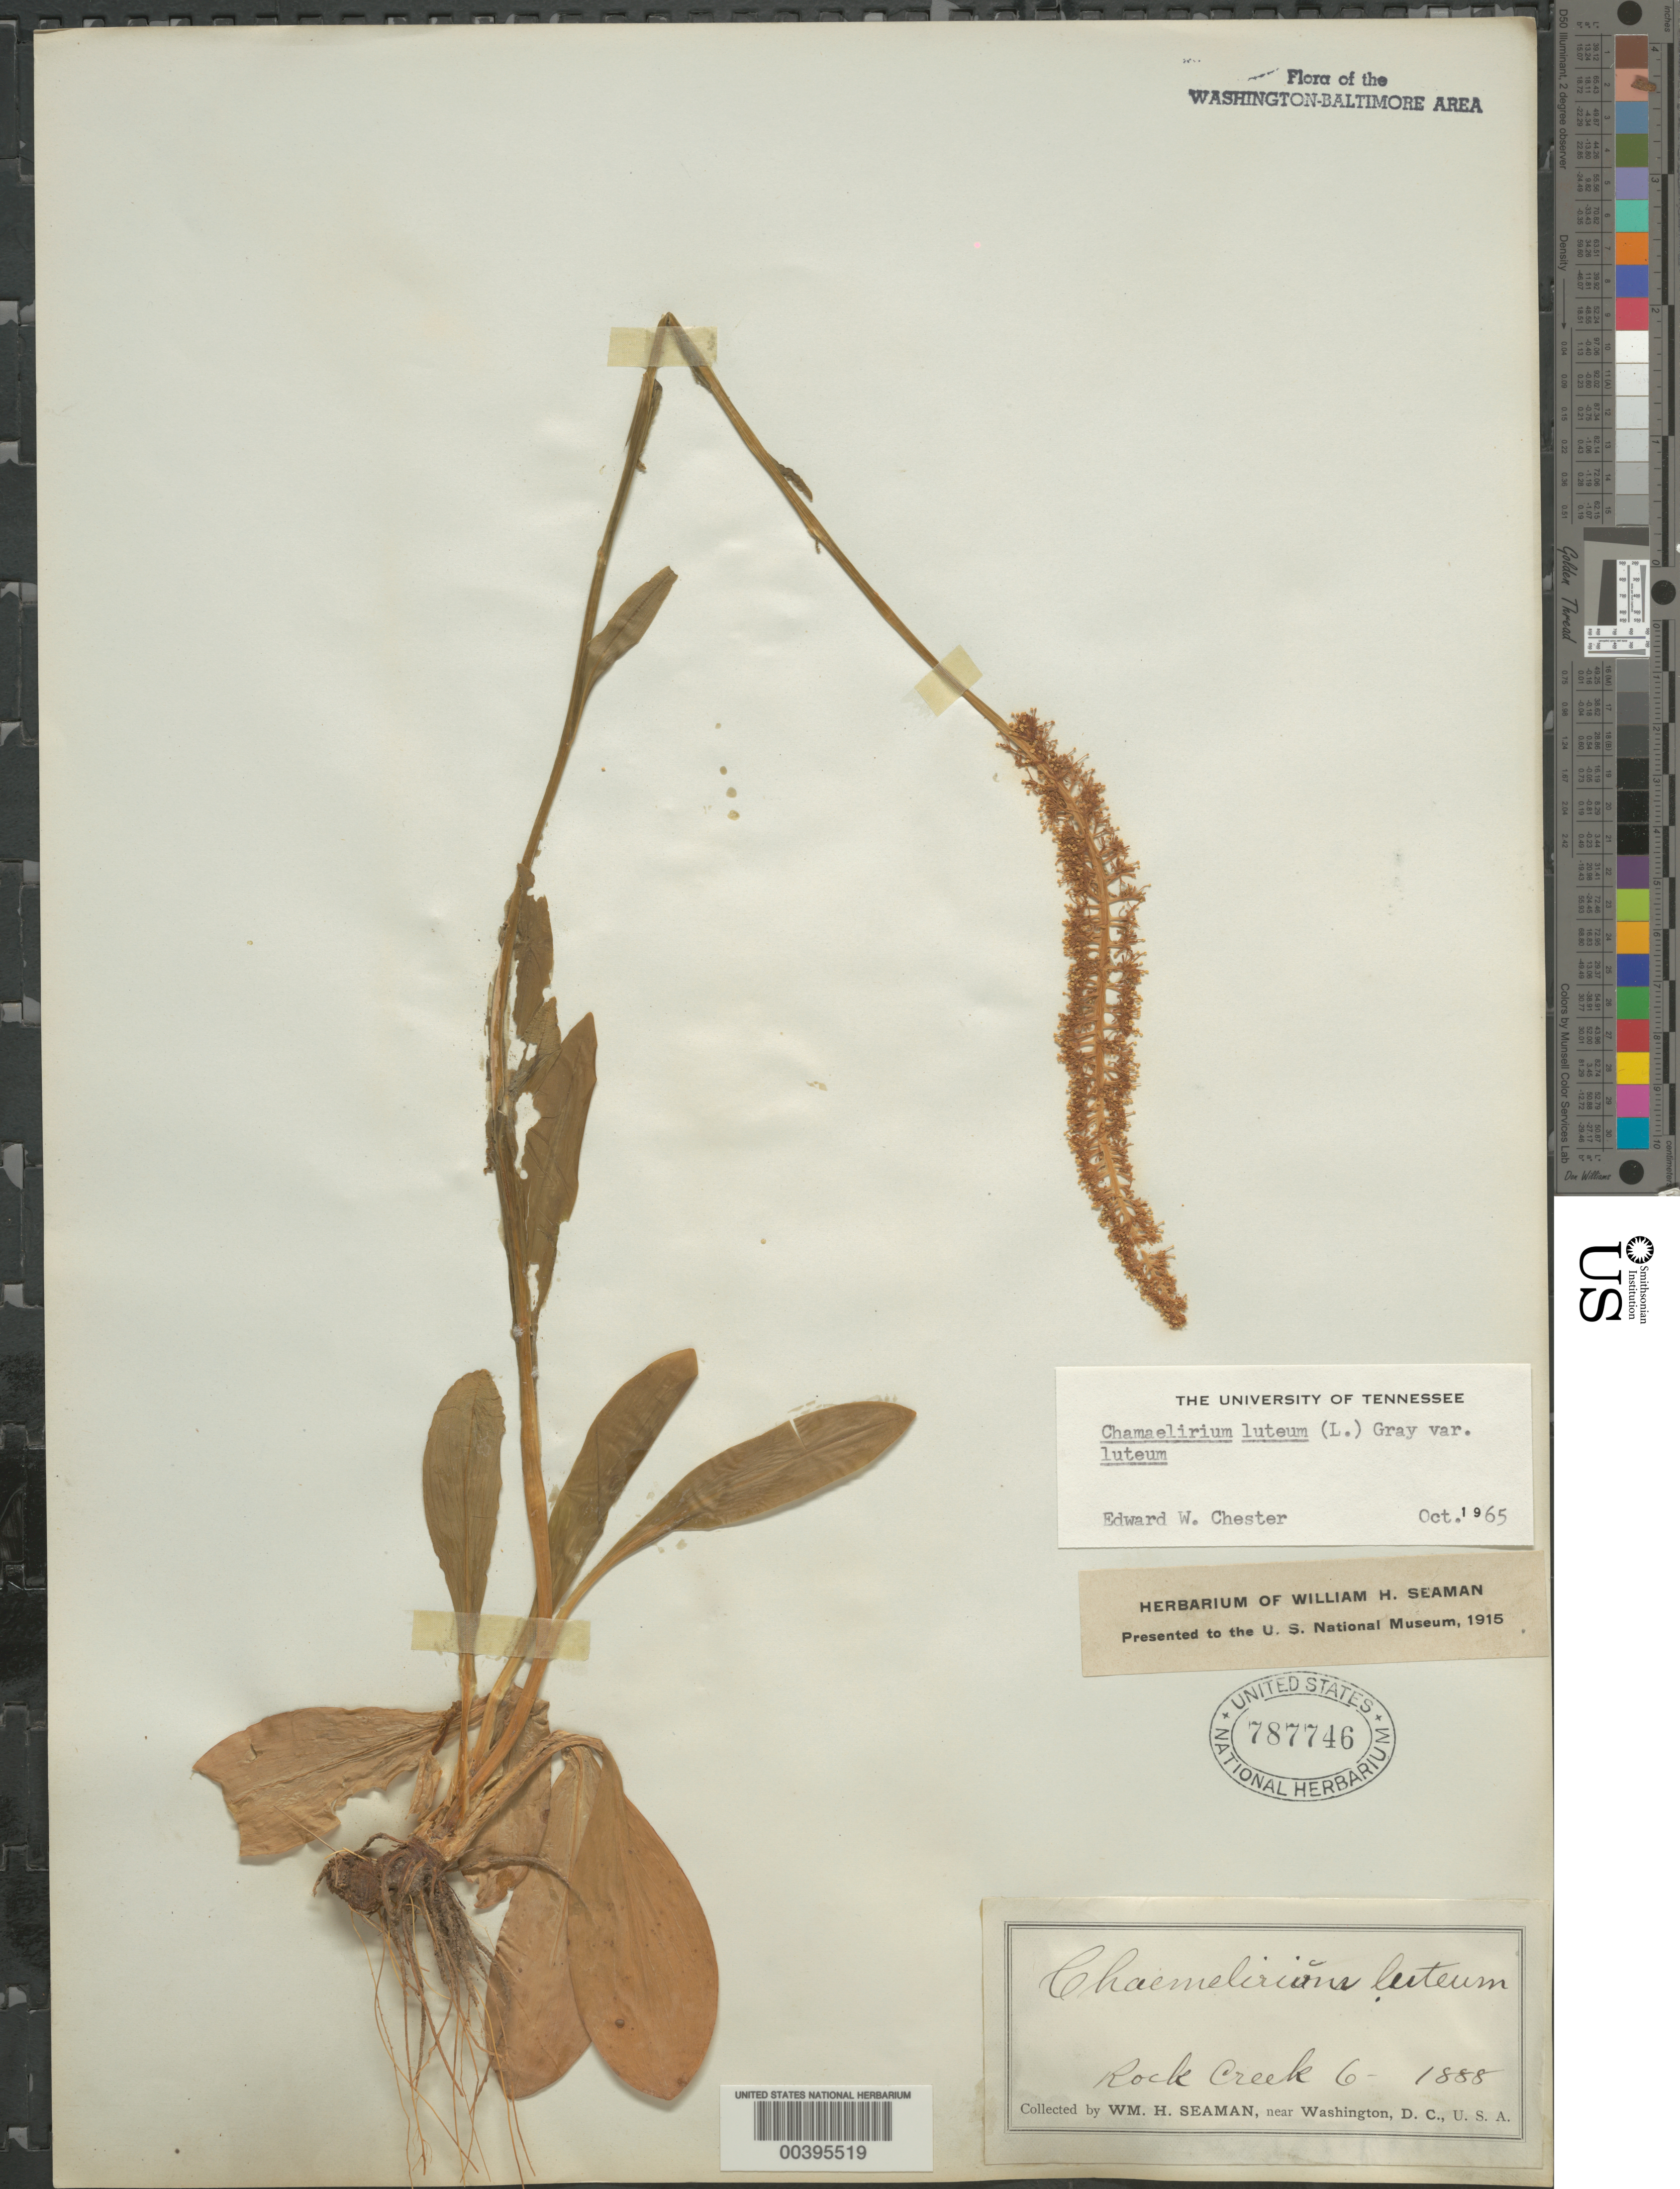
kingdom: Plantae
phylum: Tracheophyta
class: Liliopsida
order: Liliales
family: Melanthiaceae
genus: Chamaelirium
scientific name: Chamaelirium luteum var. luteum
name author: (L.) A. Gray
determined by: Chester, E. W.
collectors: W. Seaman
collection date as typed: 1888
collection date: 1888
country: United States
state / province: District of Columbia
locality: Rock Creek Rock Creek Park and vicinity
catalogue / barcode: US 787746